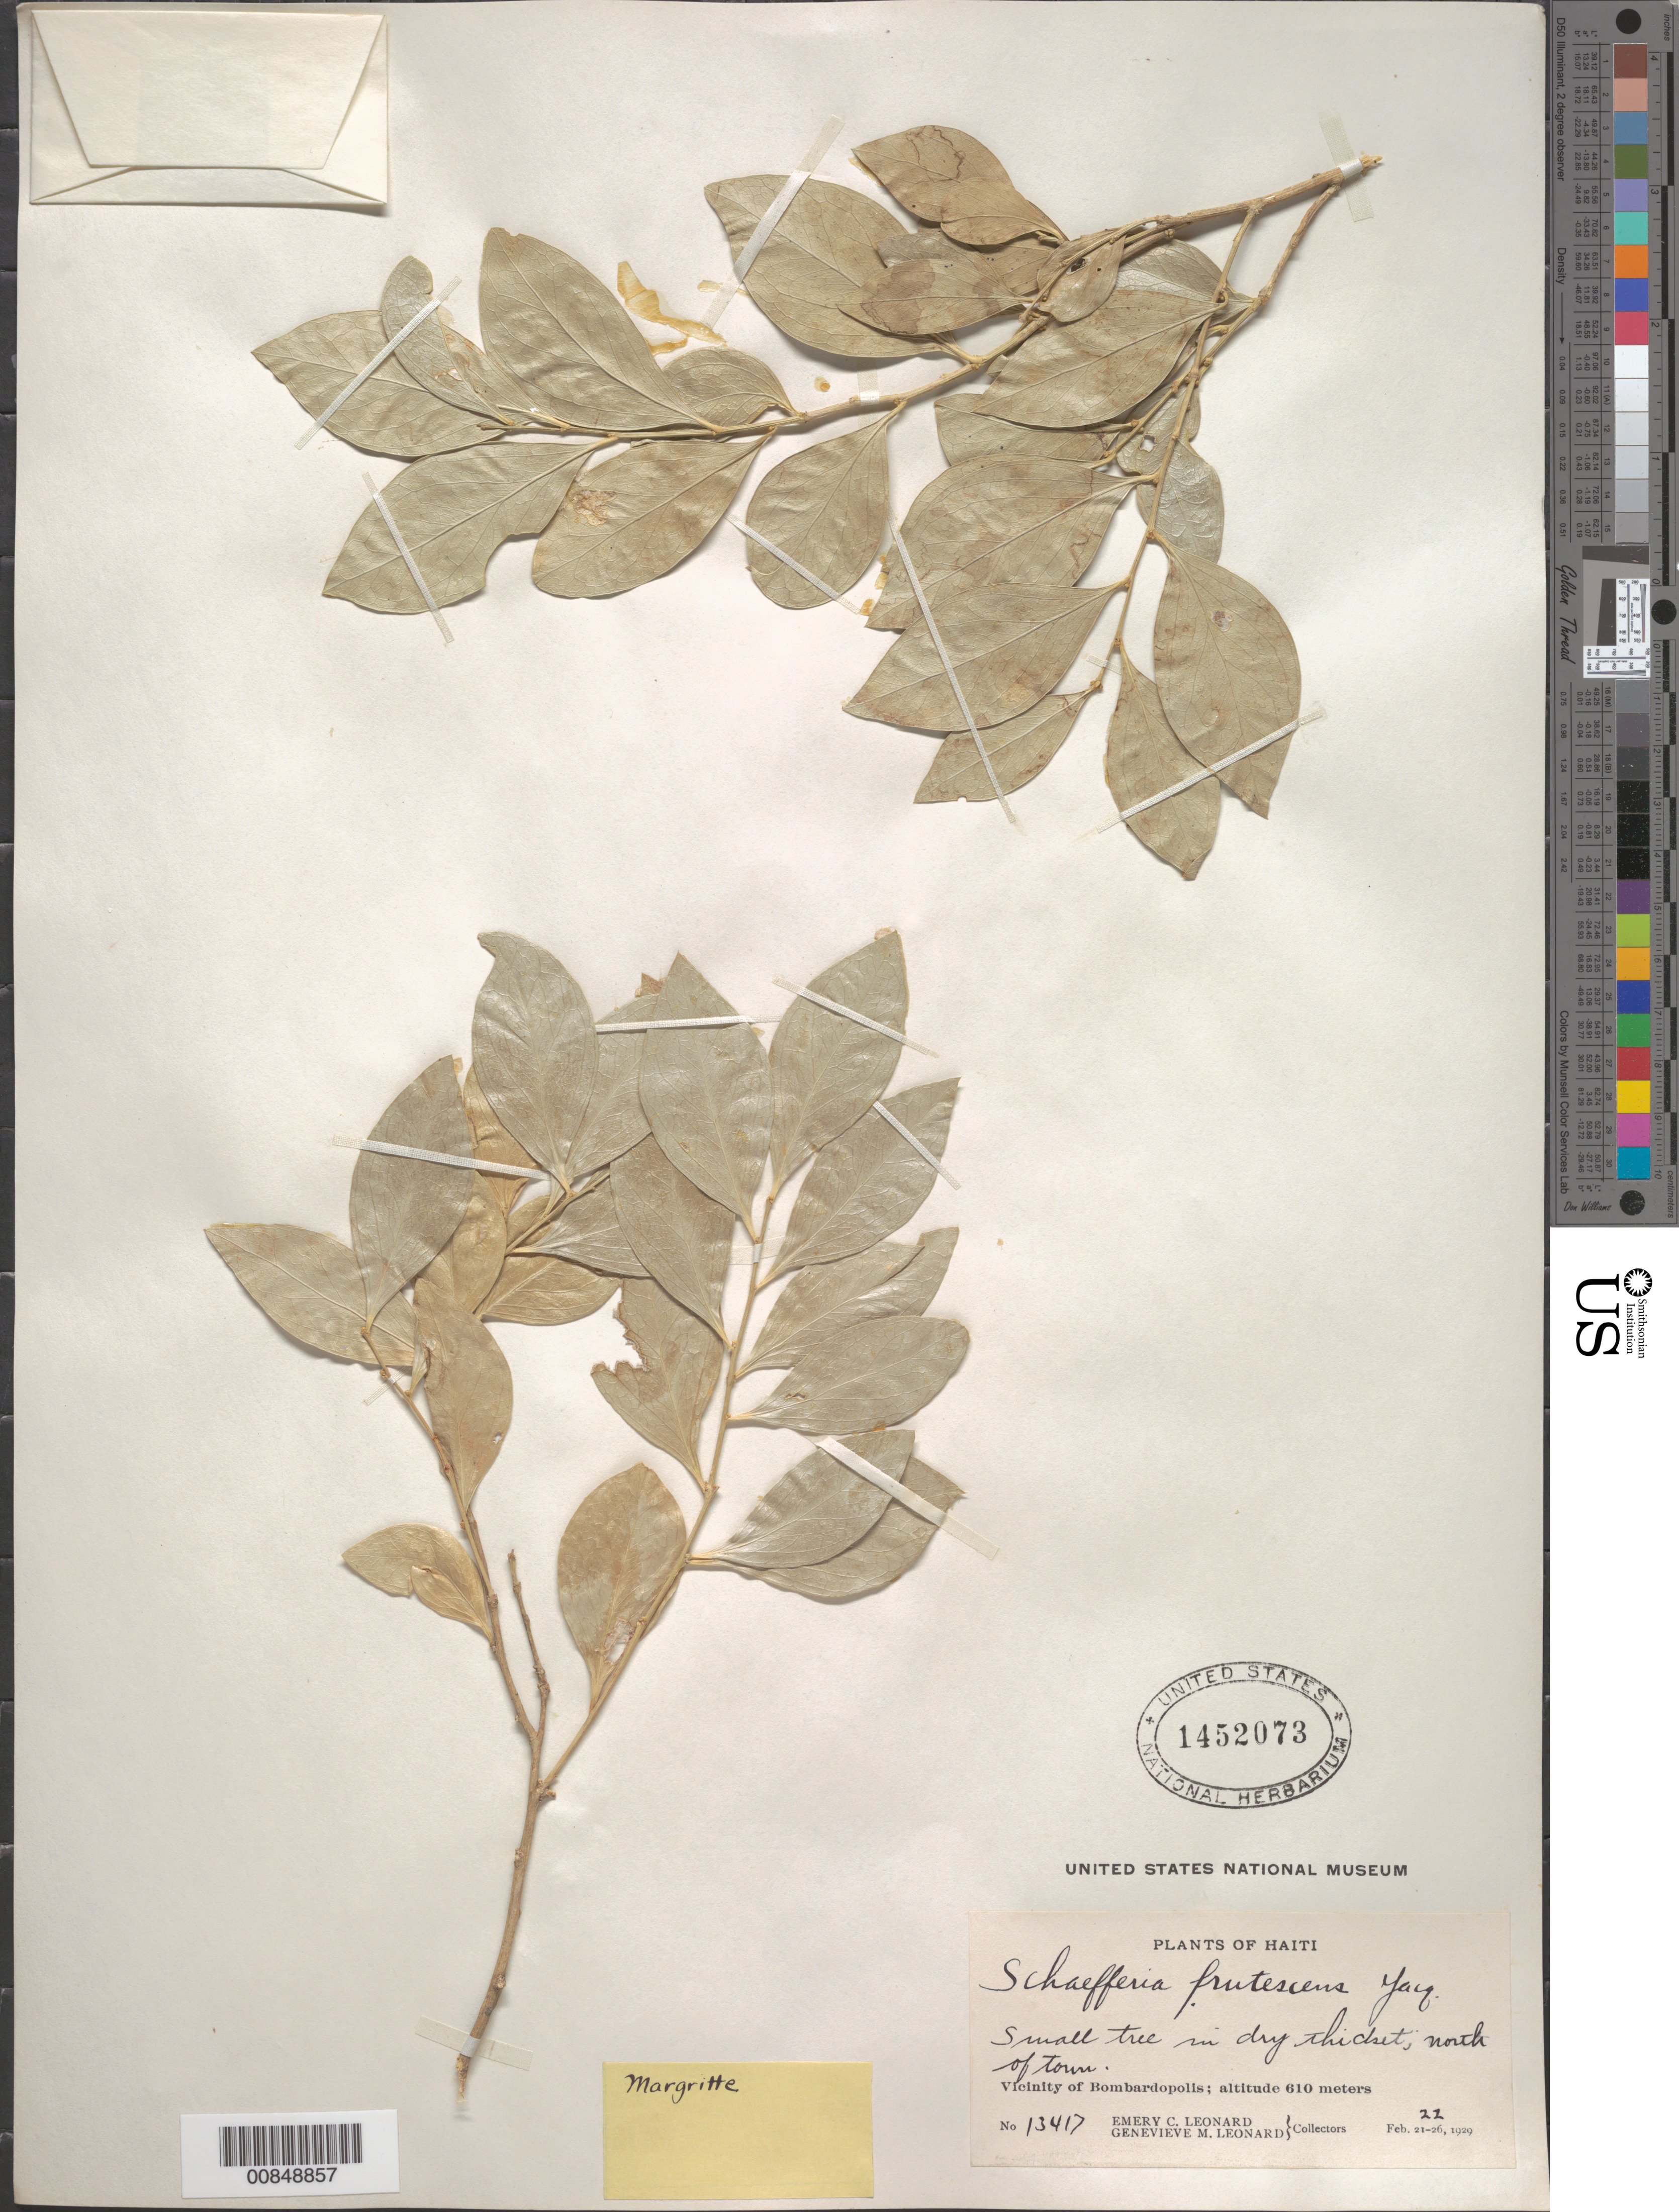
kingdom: Plantae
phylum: Tracheophyta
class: Magnoliopsida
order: Celastrales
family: Celastraceae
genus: Schaefferia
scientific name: Schaefferia frutescens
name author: Jacq.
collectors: E. C. Leonard & G. M. Leonard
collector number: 13417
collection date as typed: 22 Feb 1929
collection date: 1929-02-22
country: Haiti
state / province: Nord-Ouest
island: Hispaniola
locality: Vicinity of Bombardopolis, N of town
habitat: In dry thicket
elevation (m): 610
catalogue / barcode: US 1452073